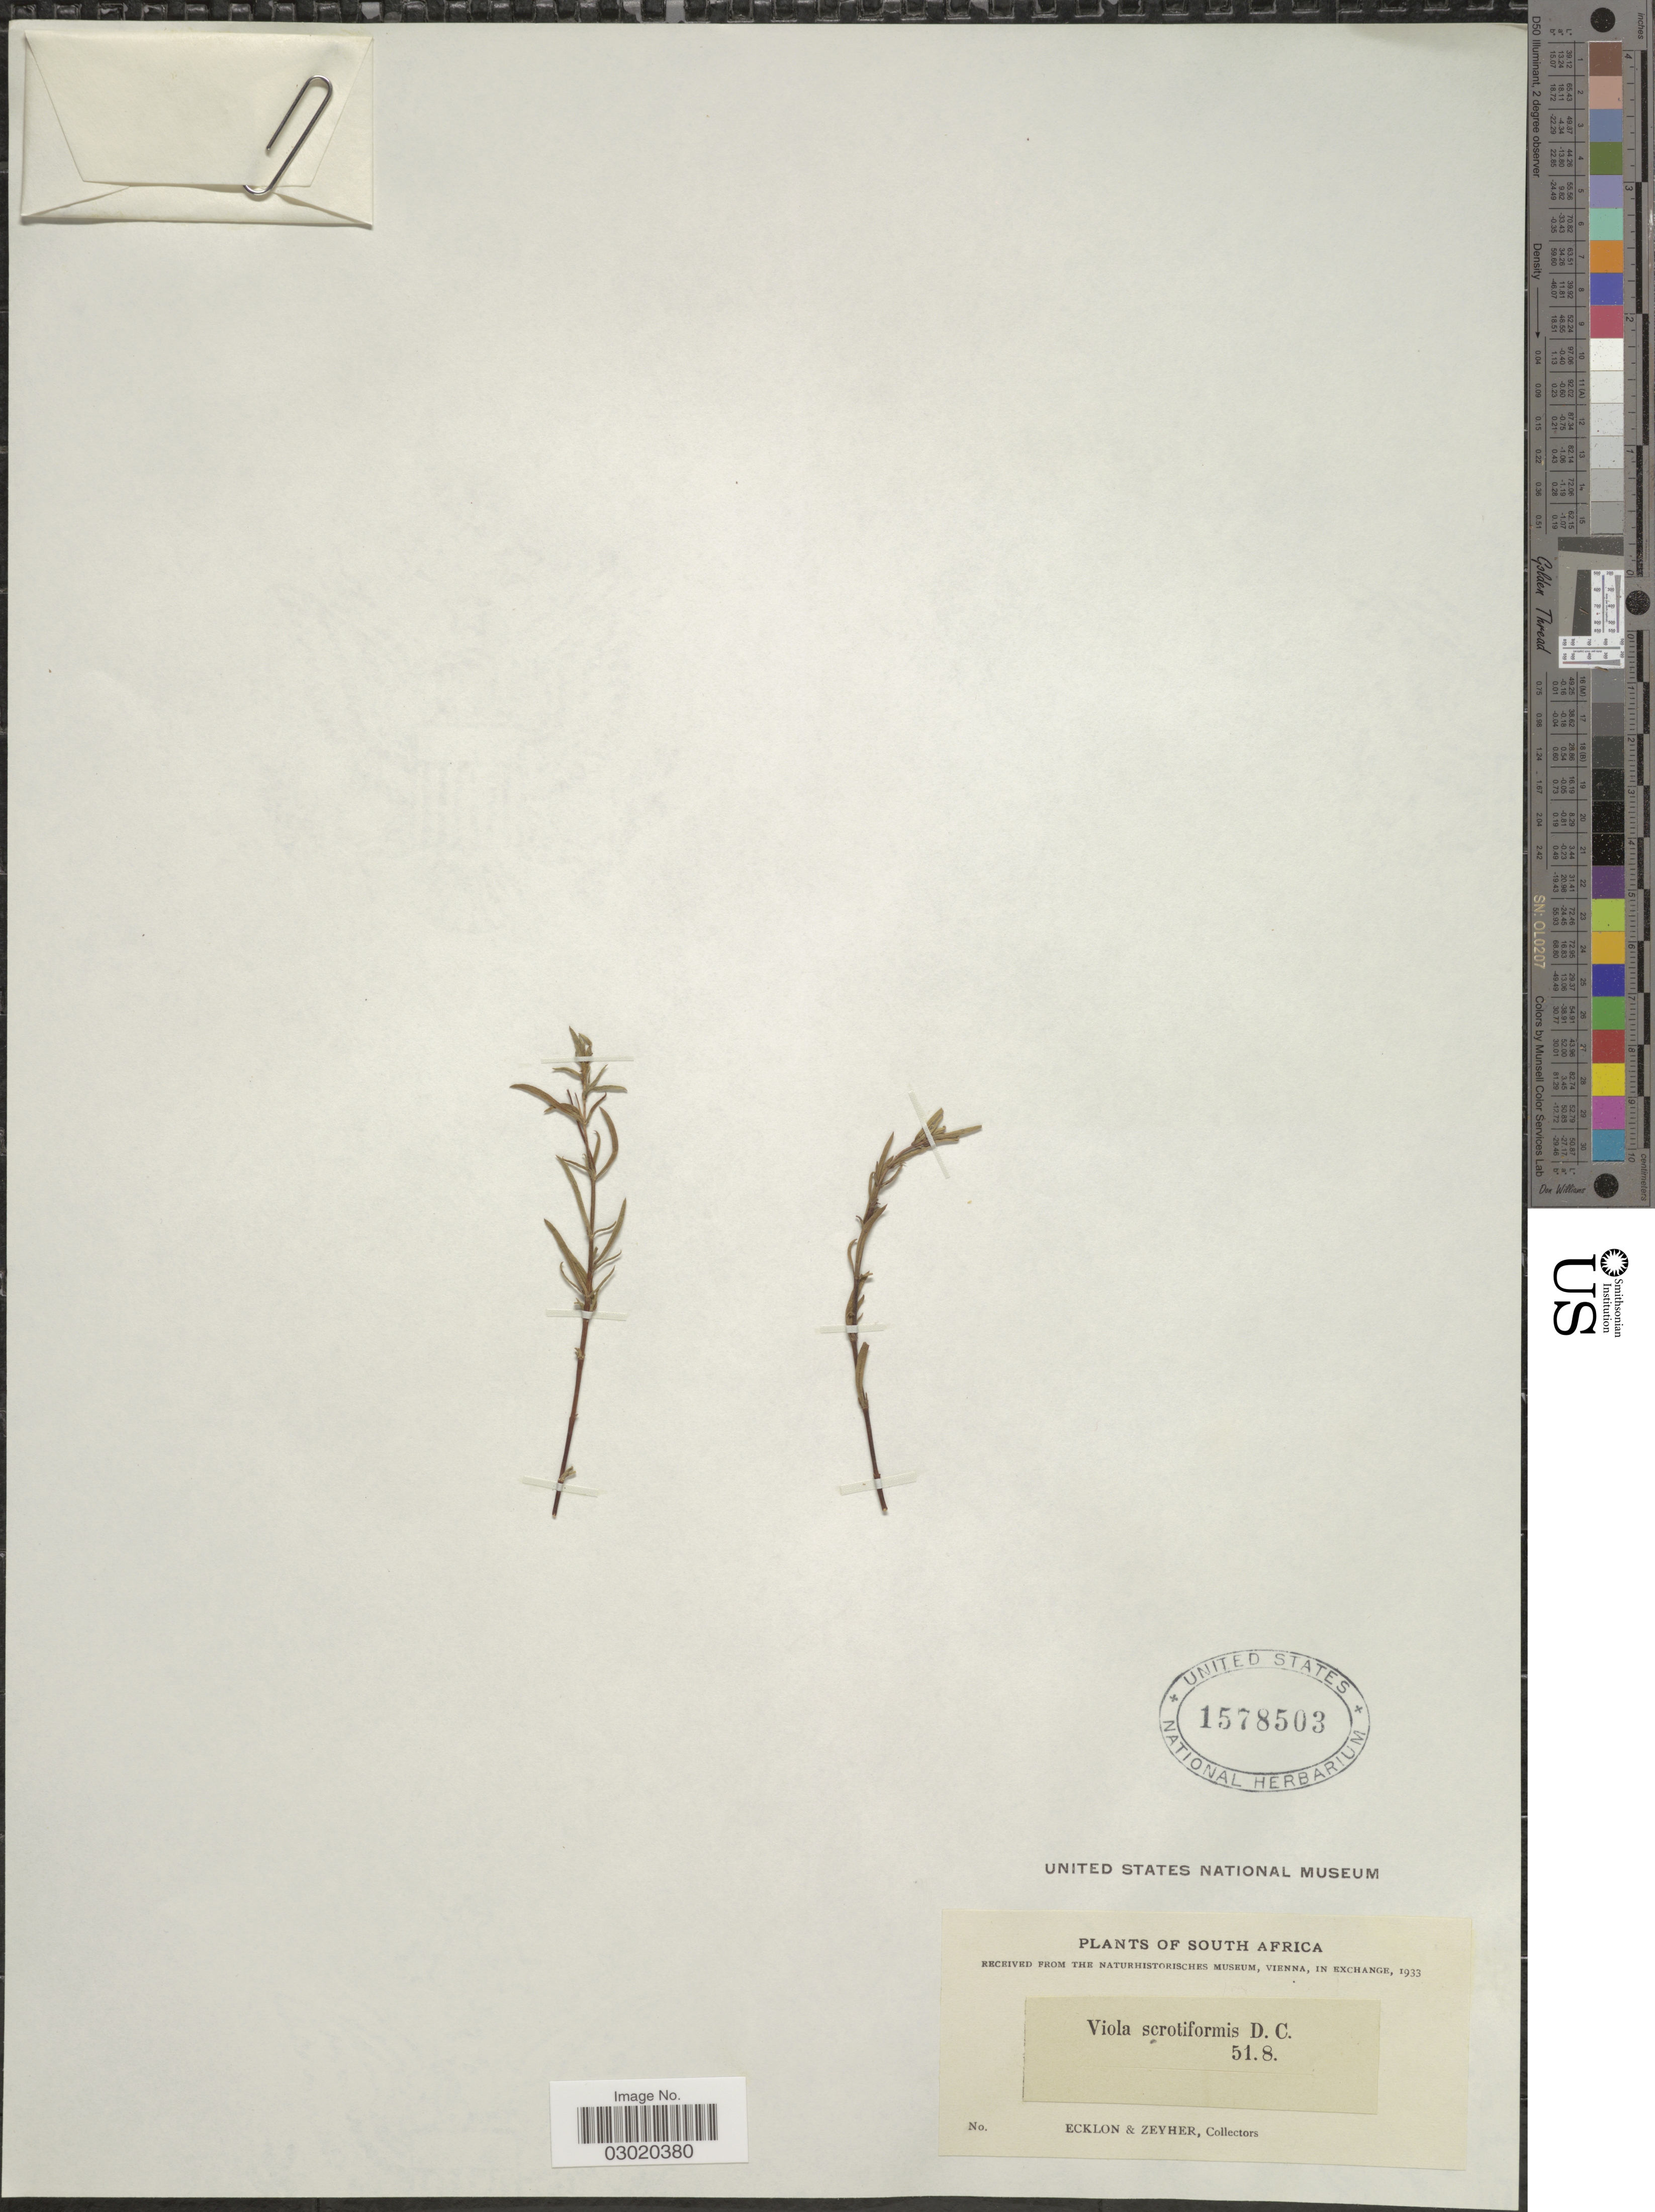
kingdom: Plantae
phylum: Tracheophyta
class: Magnoliopsida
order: Malpighiales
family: Violaceae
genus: Viola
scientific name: Viola scrotiformis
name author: DC.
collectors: -. Ecklon & -. Zeyher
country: South Africa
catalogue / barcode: US 1578503